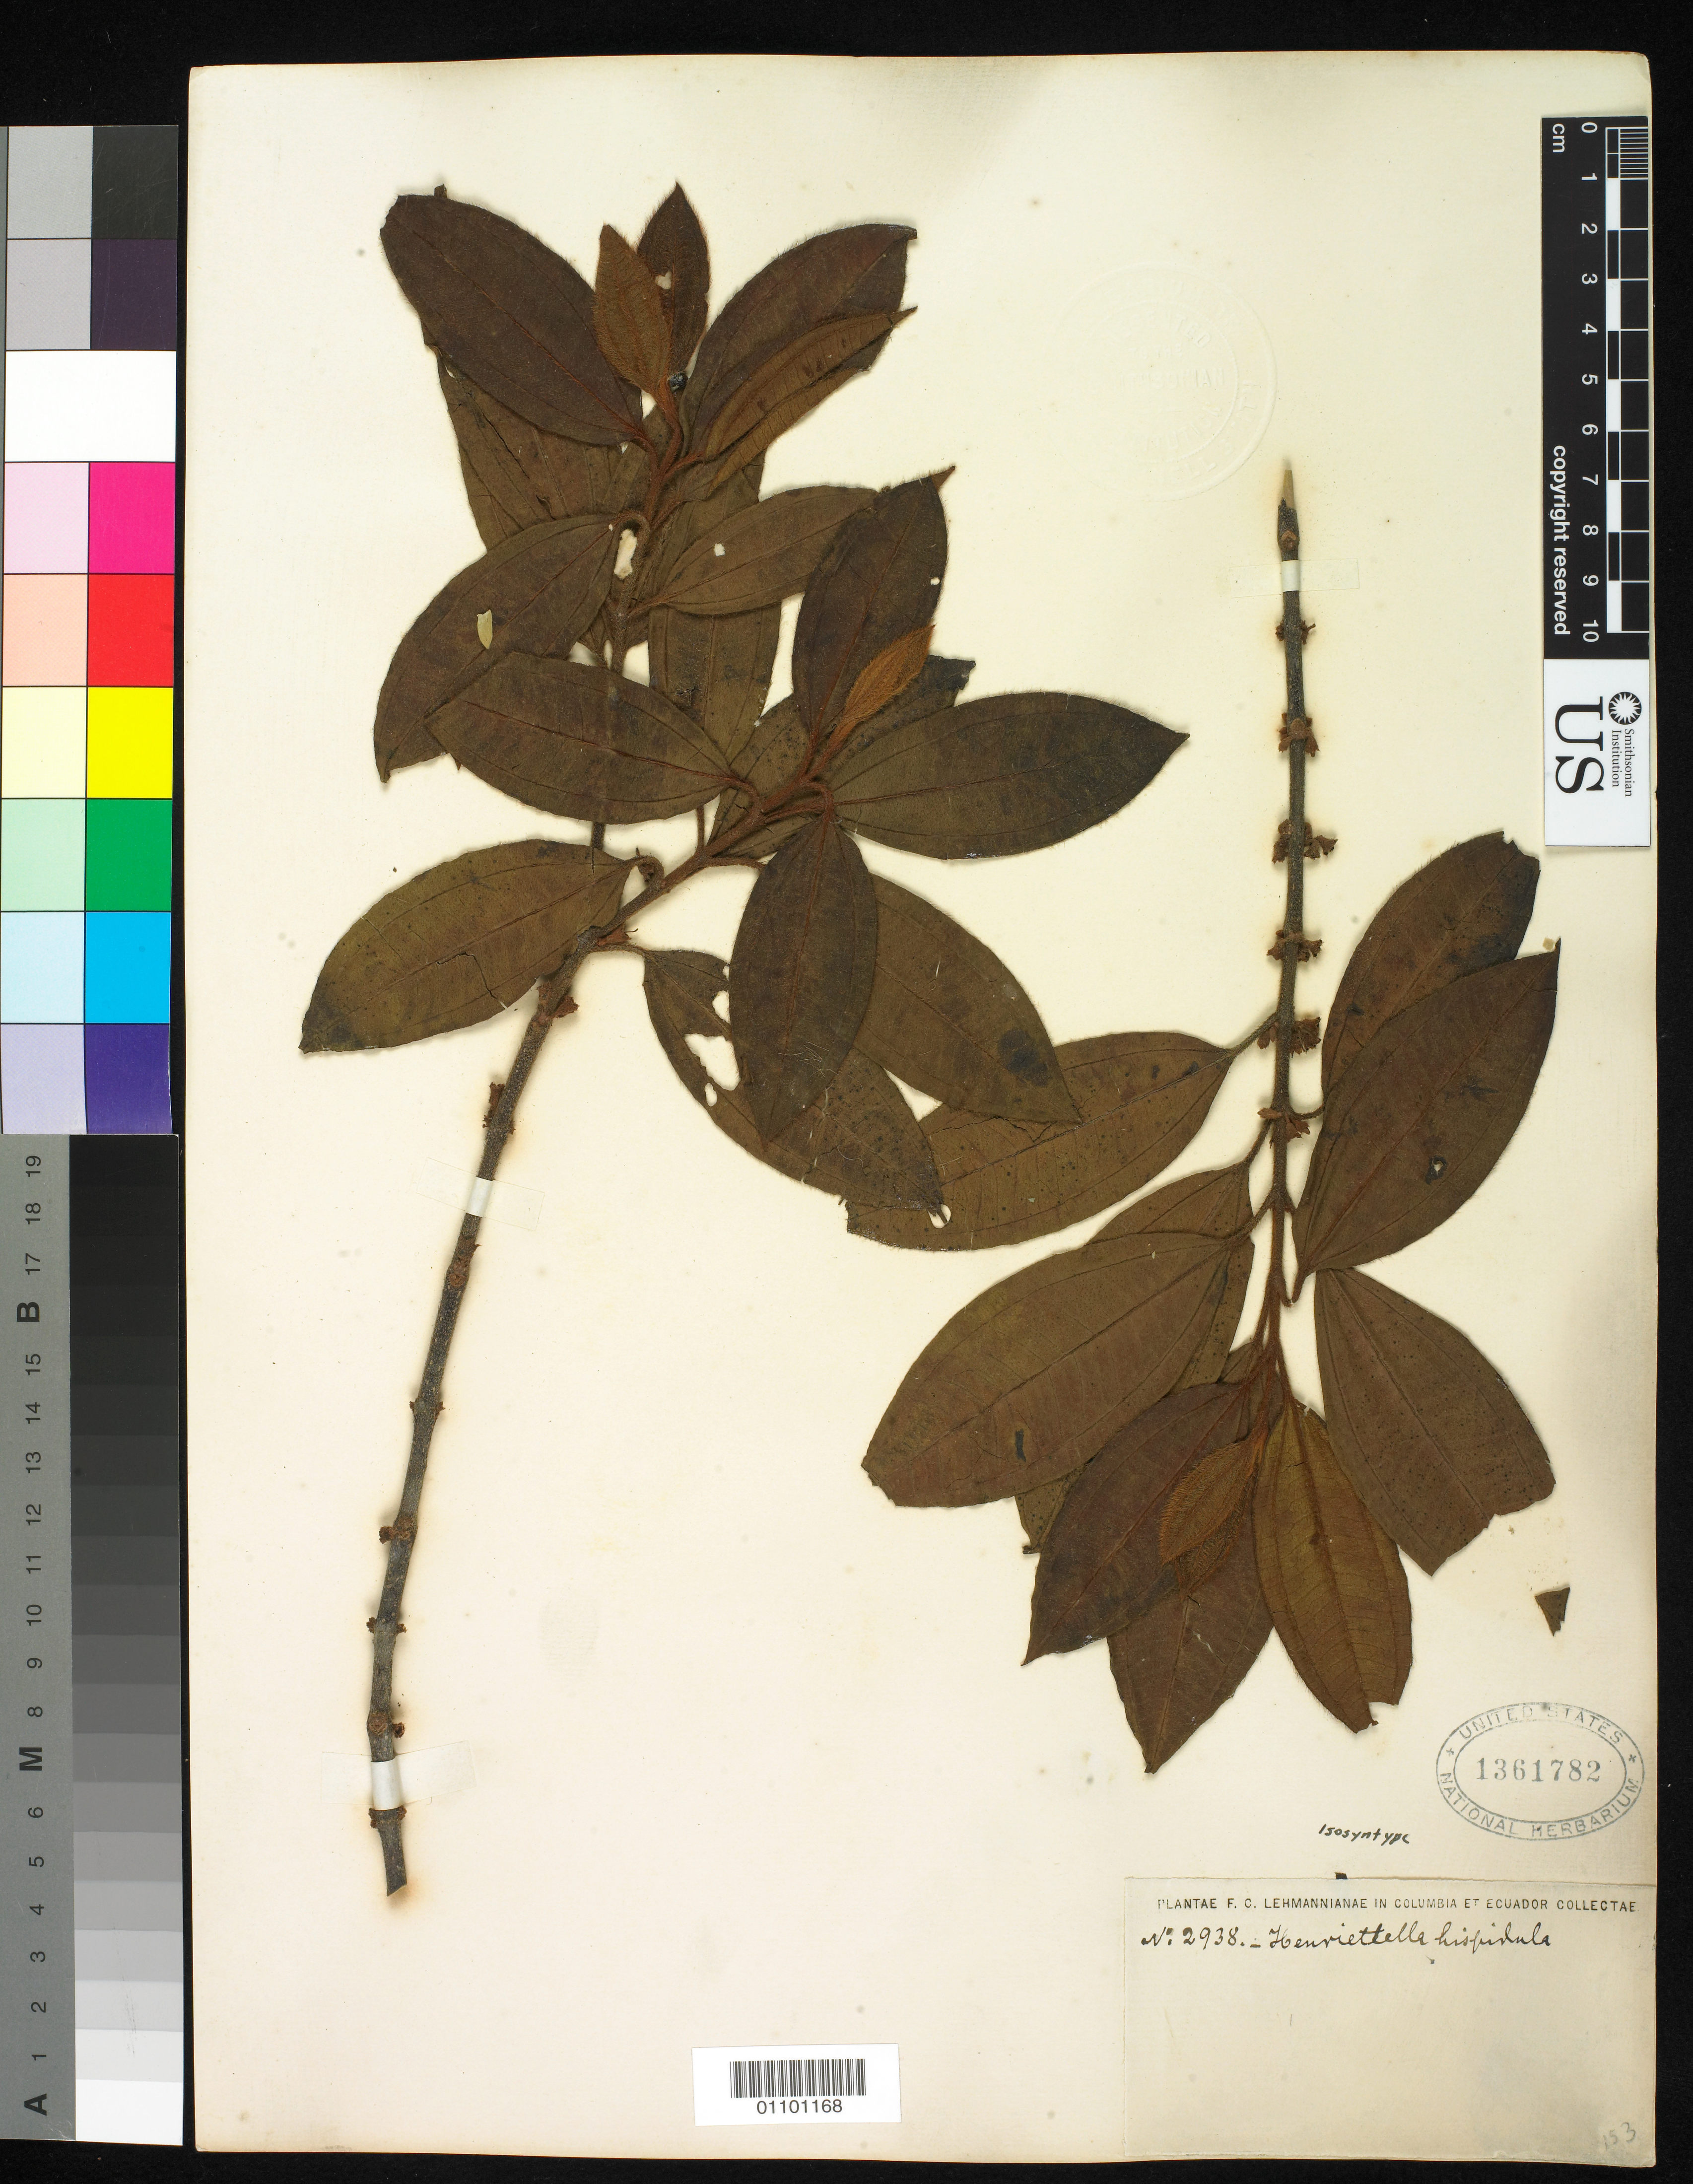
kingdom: Plantae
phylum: Tracheophyta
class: Magnoliopsida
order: Myrtales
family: Melastomataceae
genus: Henriettella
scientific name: Henriettella hispidula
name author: Cogn.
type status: Isosyntype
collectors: F. C. Lehmann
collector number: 2938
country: Colombia / Ecuador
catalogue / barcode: US 1361782